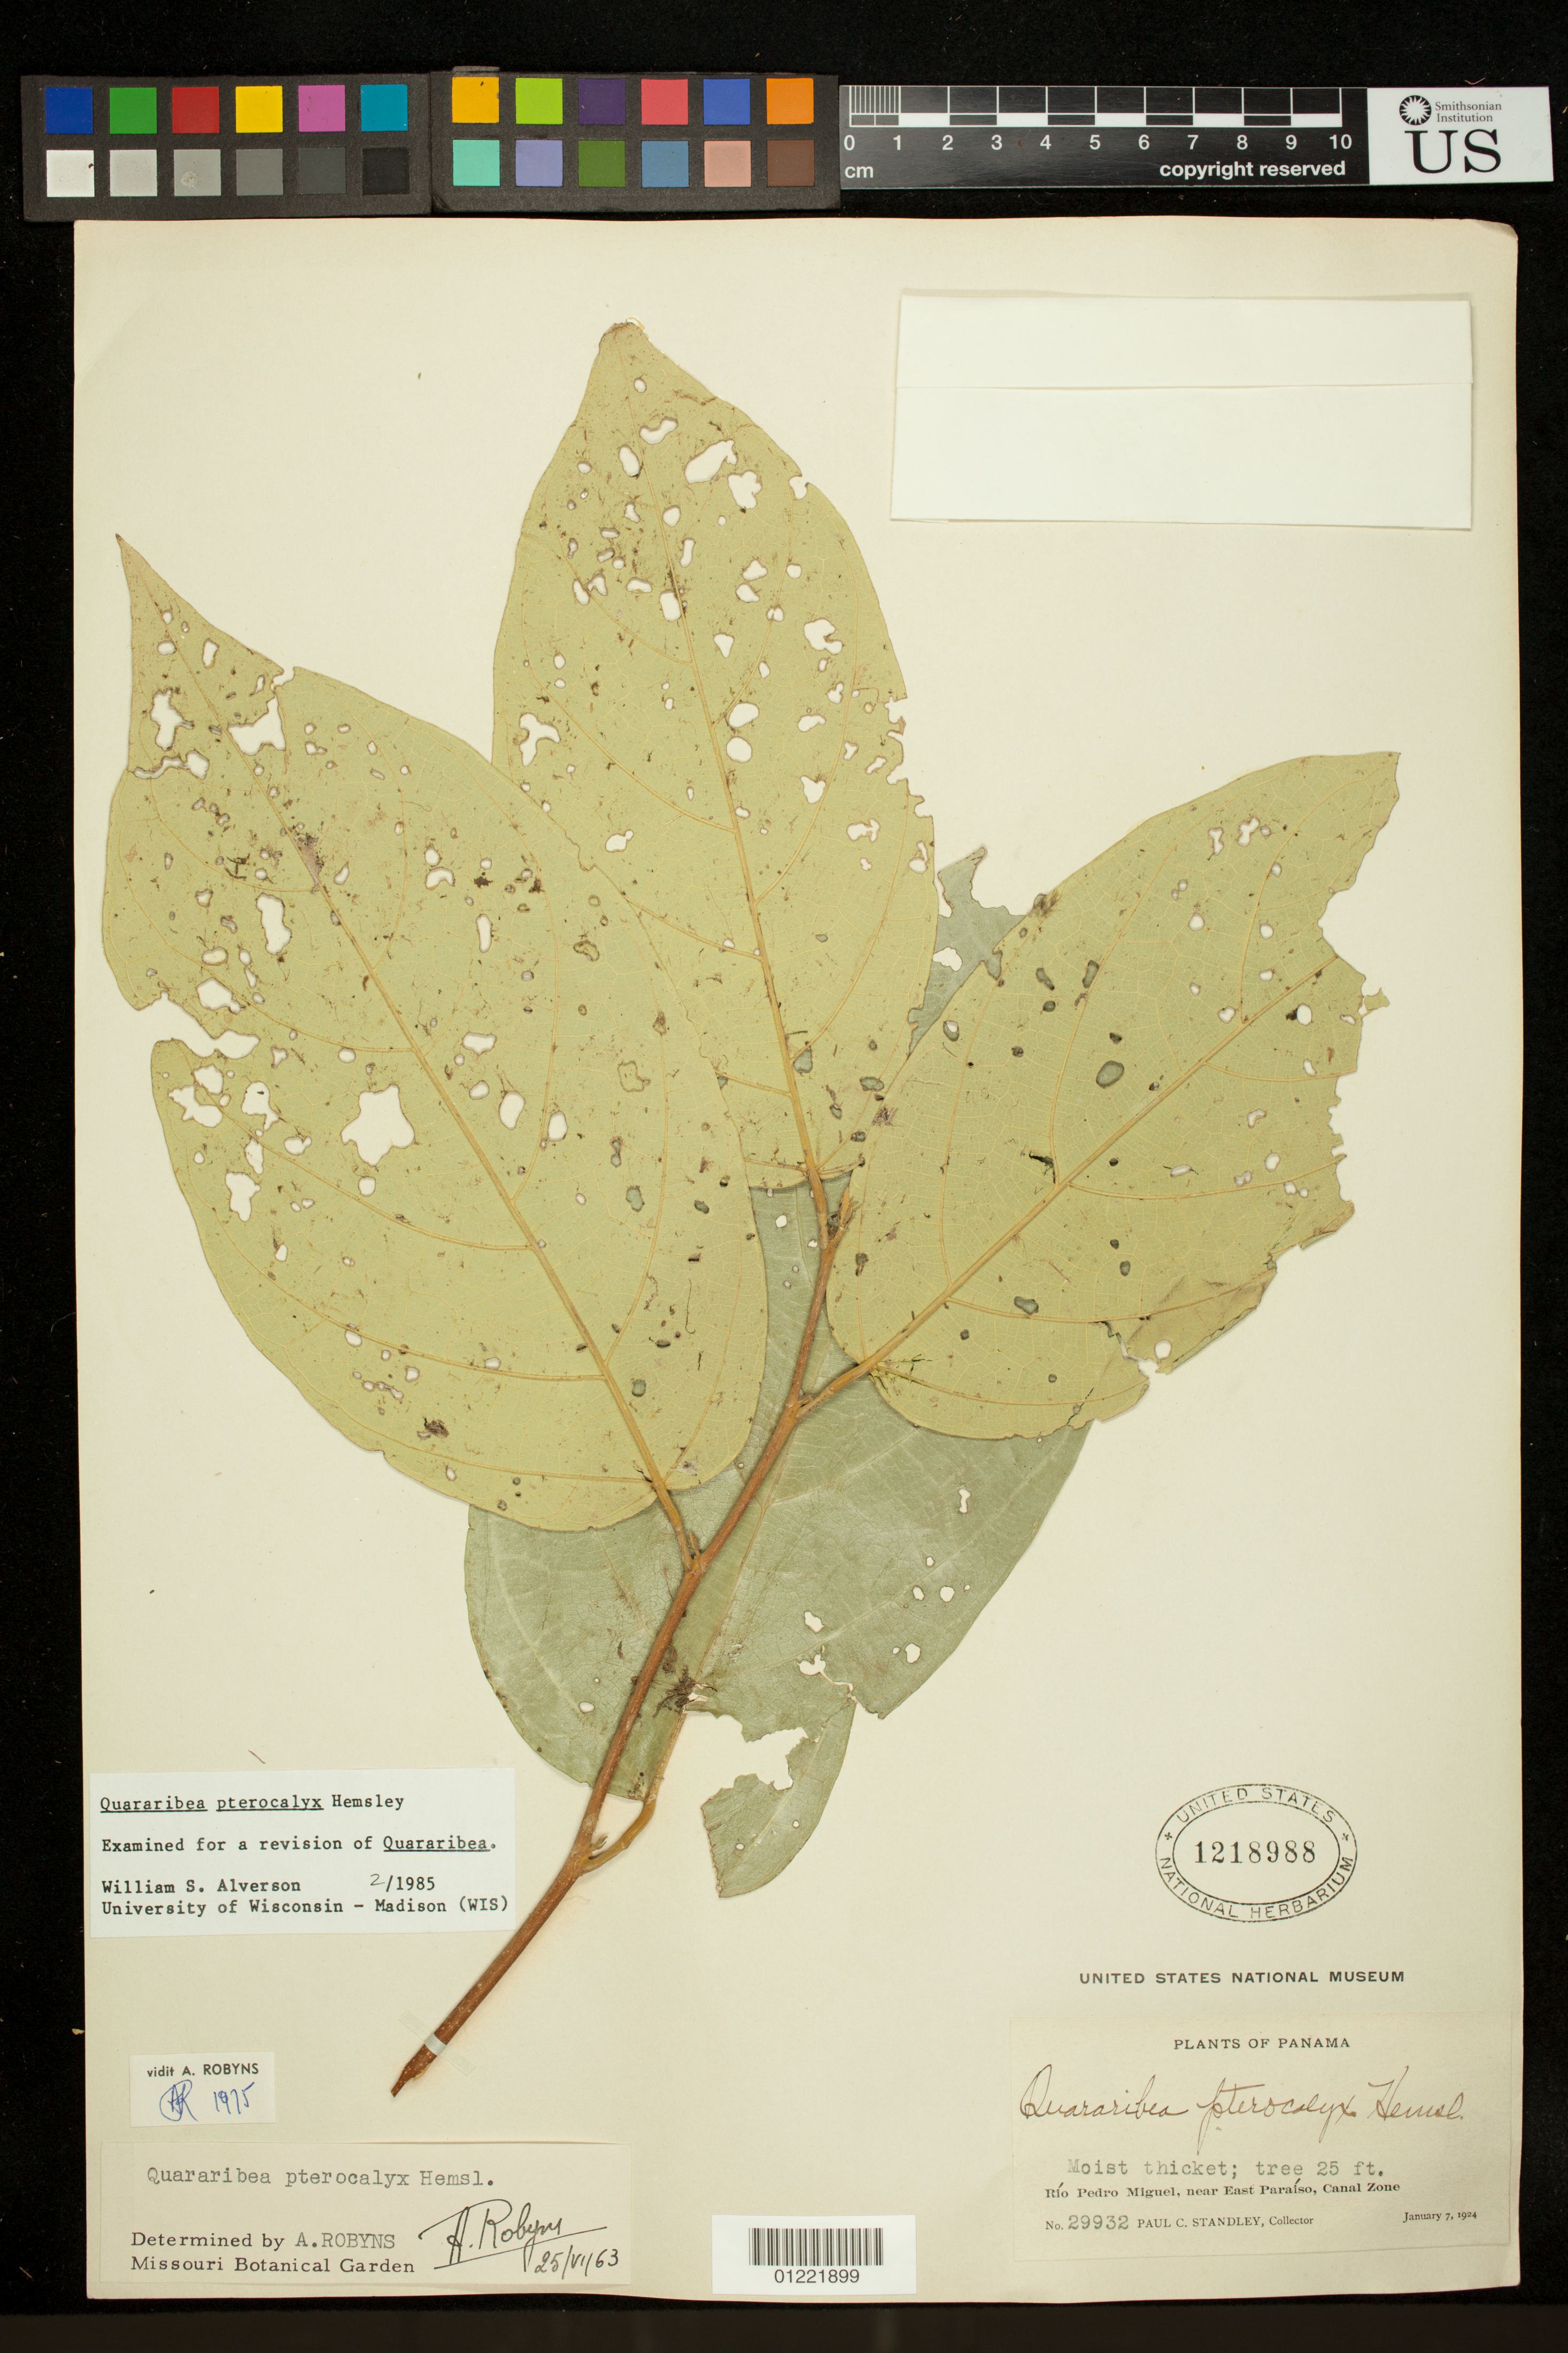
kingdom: Plantae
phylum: Tracheophyta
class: Magnoliopsida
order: Malvales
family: Malvaceae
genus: Quararibea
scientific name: Quararibea pterocalyx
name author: Hemsl.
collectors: P. C. Standley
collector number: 29932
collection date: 1924-01-07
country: Panama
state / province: Panamá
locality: Rio Pedro Miguel, near East Paraiso, Canal Zone.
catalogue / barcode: US 1218988